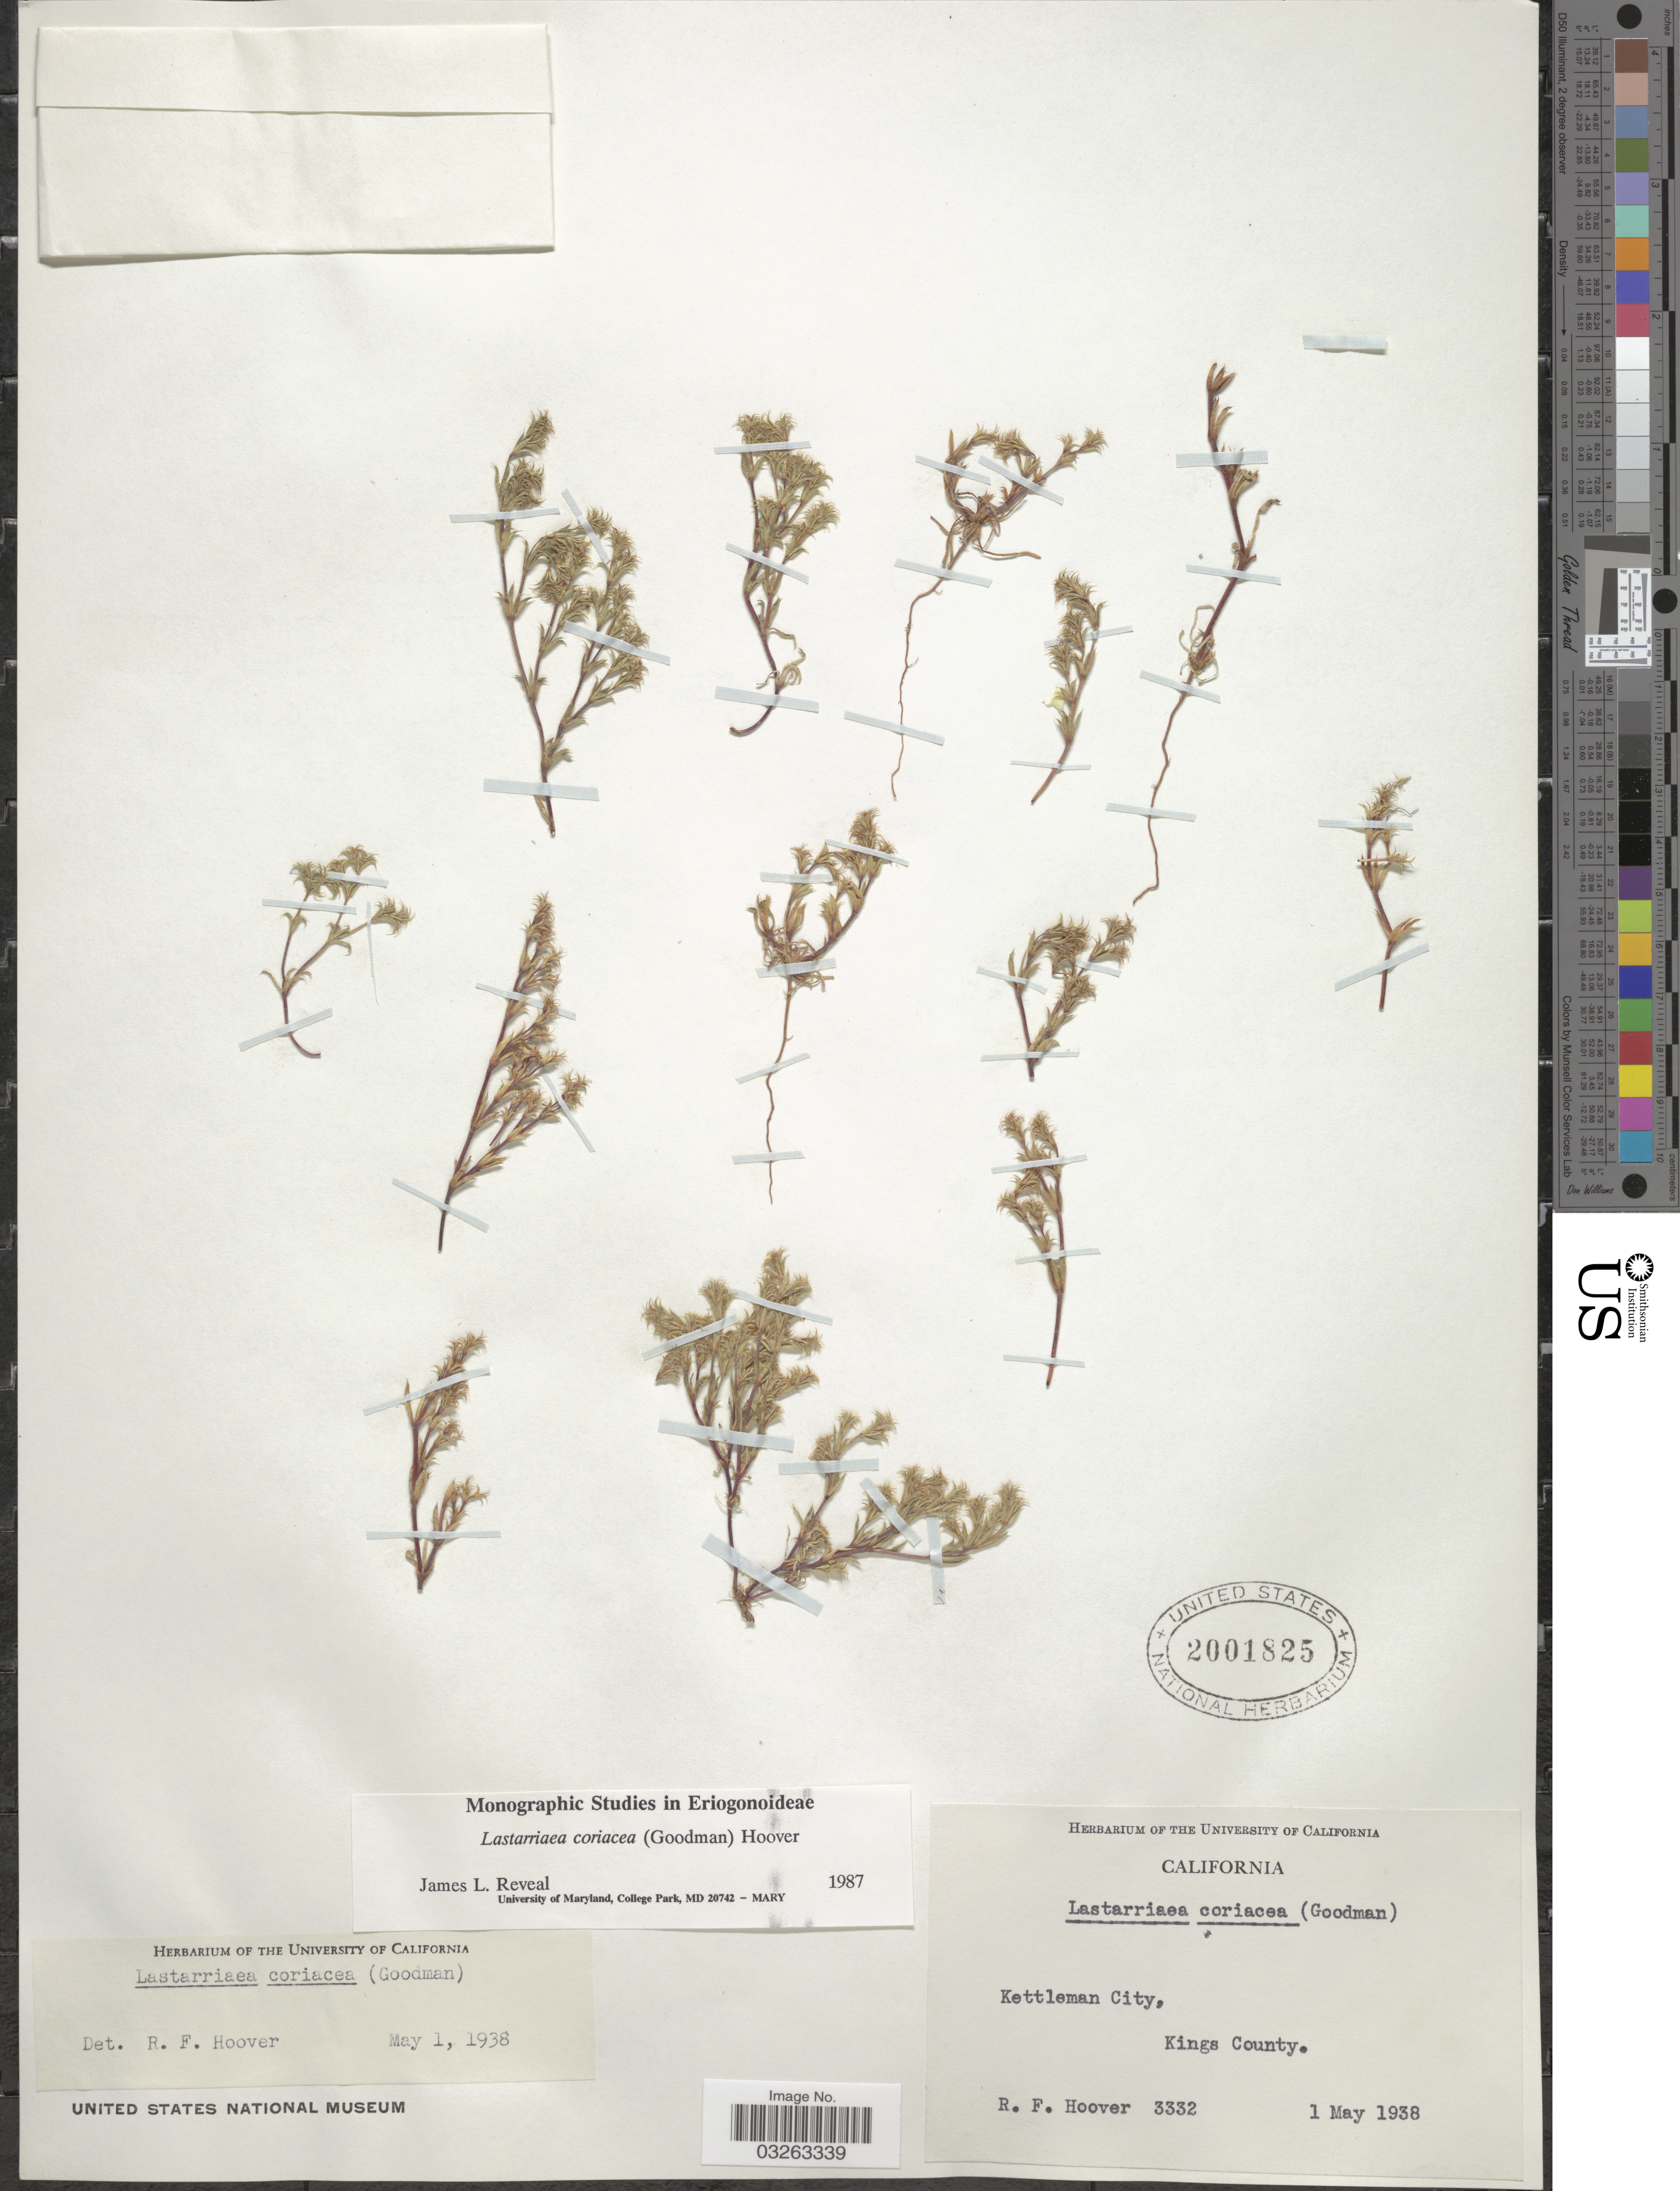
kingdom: Plantae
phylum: Tracheophyta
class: Magnoliopsida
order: Caryophyllales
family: Polygonaceae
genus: Lastarriaea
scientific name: Lastarriaea coriacea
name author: (Goodman) Hoover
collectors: R. F. Hoover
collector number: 3332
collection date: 1938-05-01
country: United States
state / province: California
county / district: Kings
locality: Kettleman City, Kings County.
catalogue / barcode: US 2001825